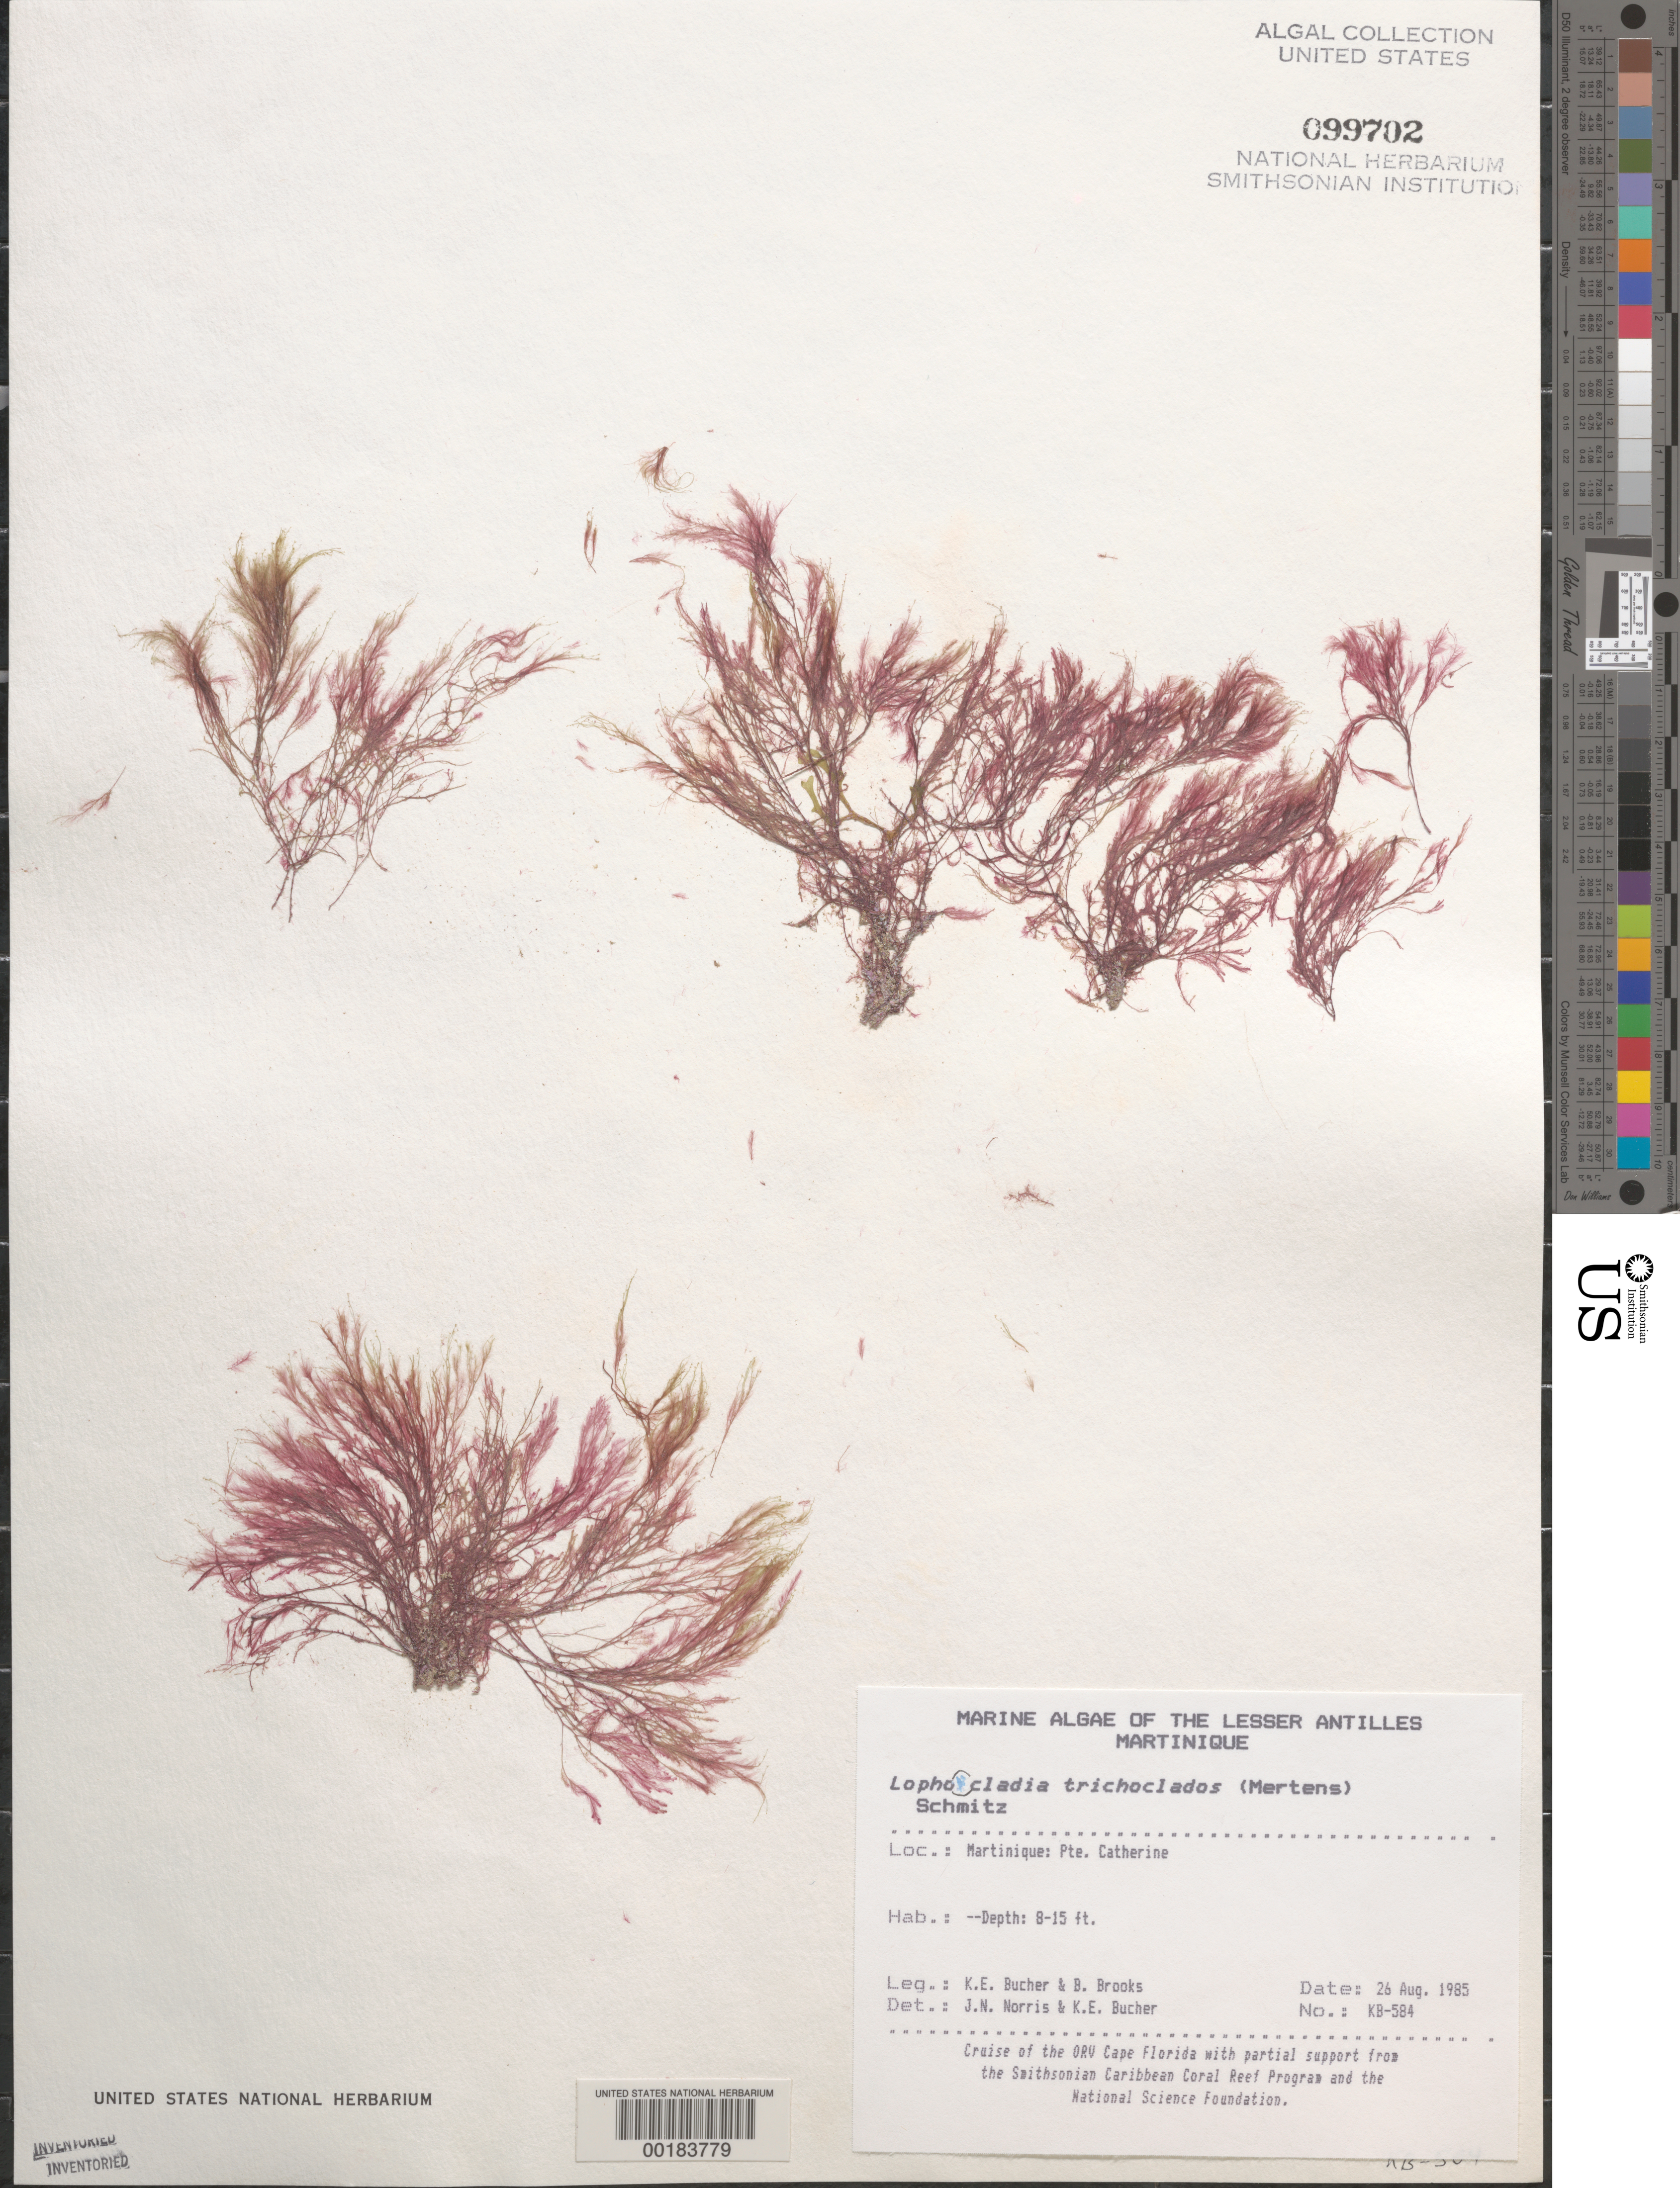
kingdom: Plantae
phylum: Rhodophyta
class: Florideophyceae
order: Ceramiales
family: Rhodomelaceae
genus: Lophocladia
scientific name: Lophocladia trichoclados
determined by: Norris, J. N.; Bucher, K. E.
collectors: K. E. Bucher & B. Brooks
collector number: Kb-584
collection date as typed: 29 Aug 1985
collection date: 1985-08-29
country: Martinique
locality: Pointe Catherine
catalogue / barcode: US 99702